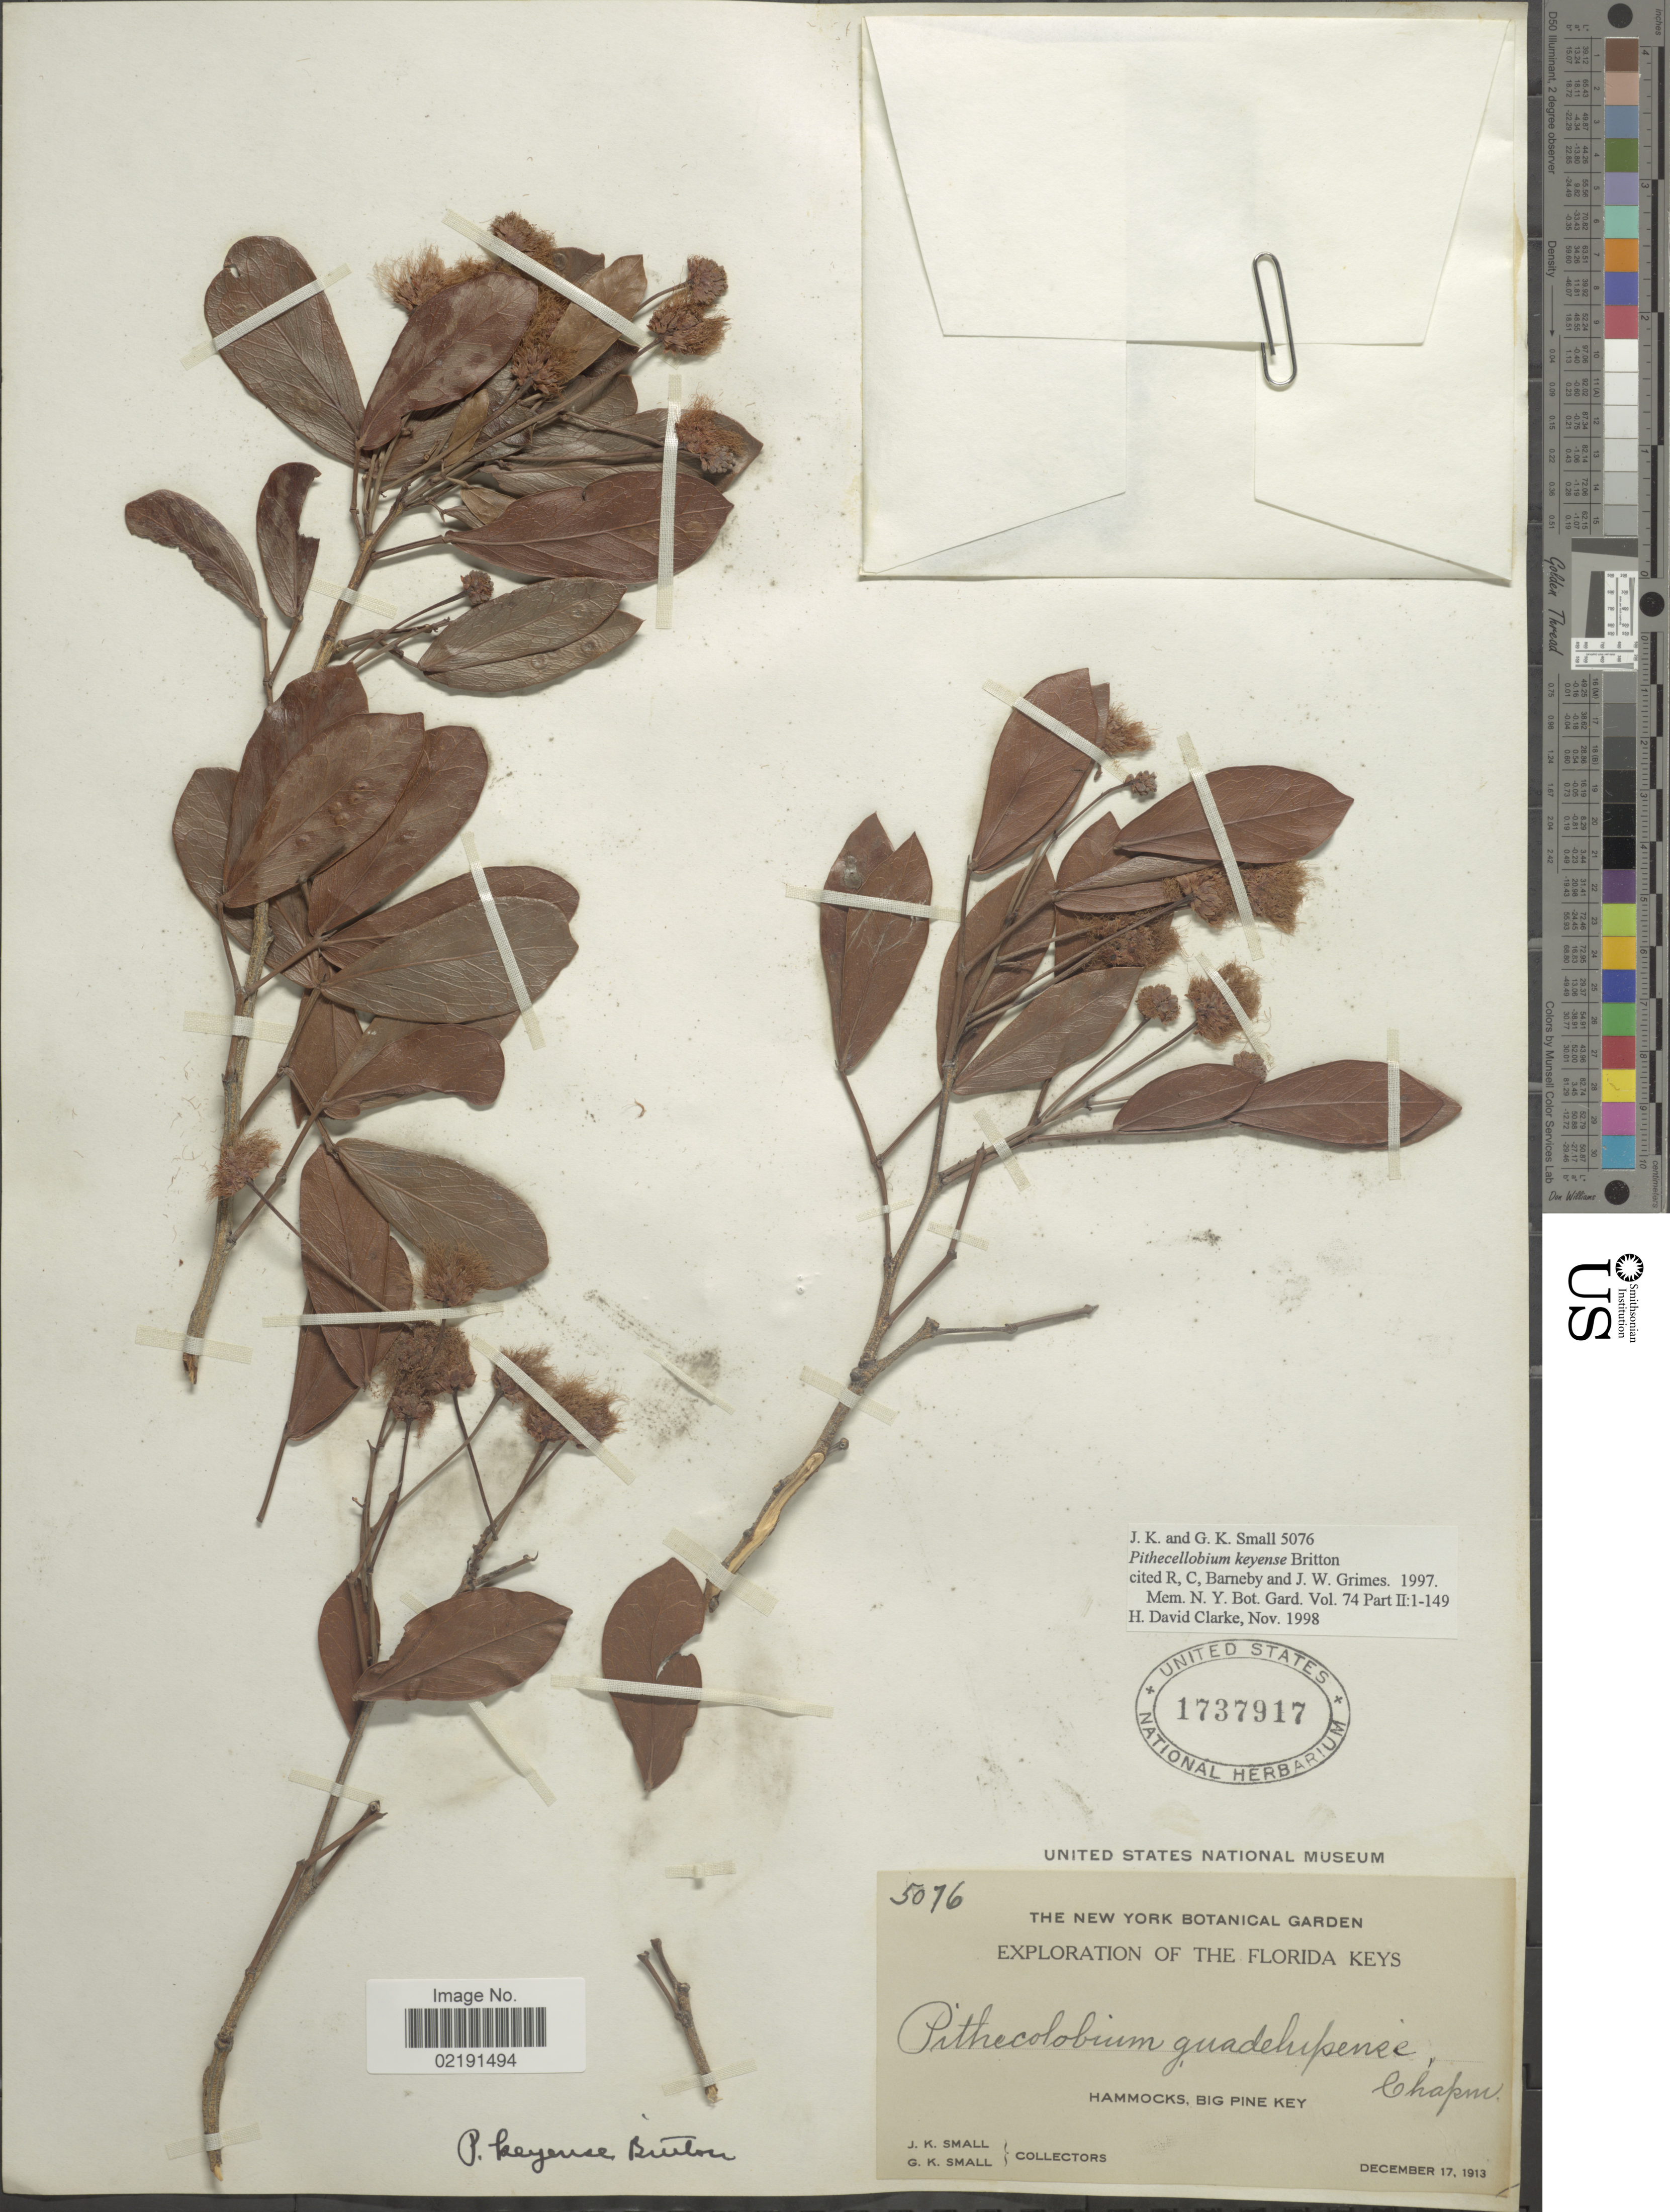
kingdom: Plantae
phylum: Tracheophyta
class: Magnoliopsida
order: Fabales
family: Fabaceae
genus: Pithecellobium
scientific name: Pithecellobium keyense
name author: Britton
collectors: J. K. Small & G. K. Small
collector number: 5076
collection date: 1913-12-17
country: United States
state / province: Florida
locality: Florida Keys. Hammocks, Big Pine Key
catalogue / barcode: US 1737917